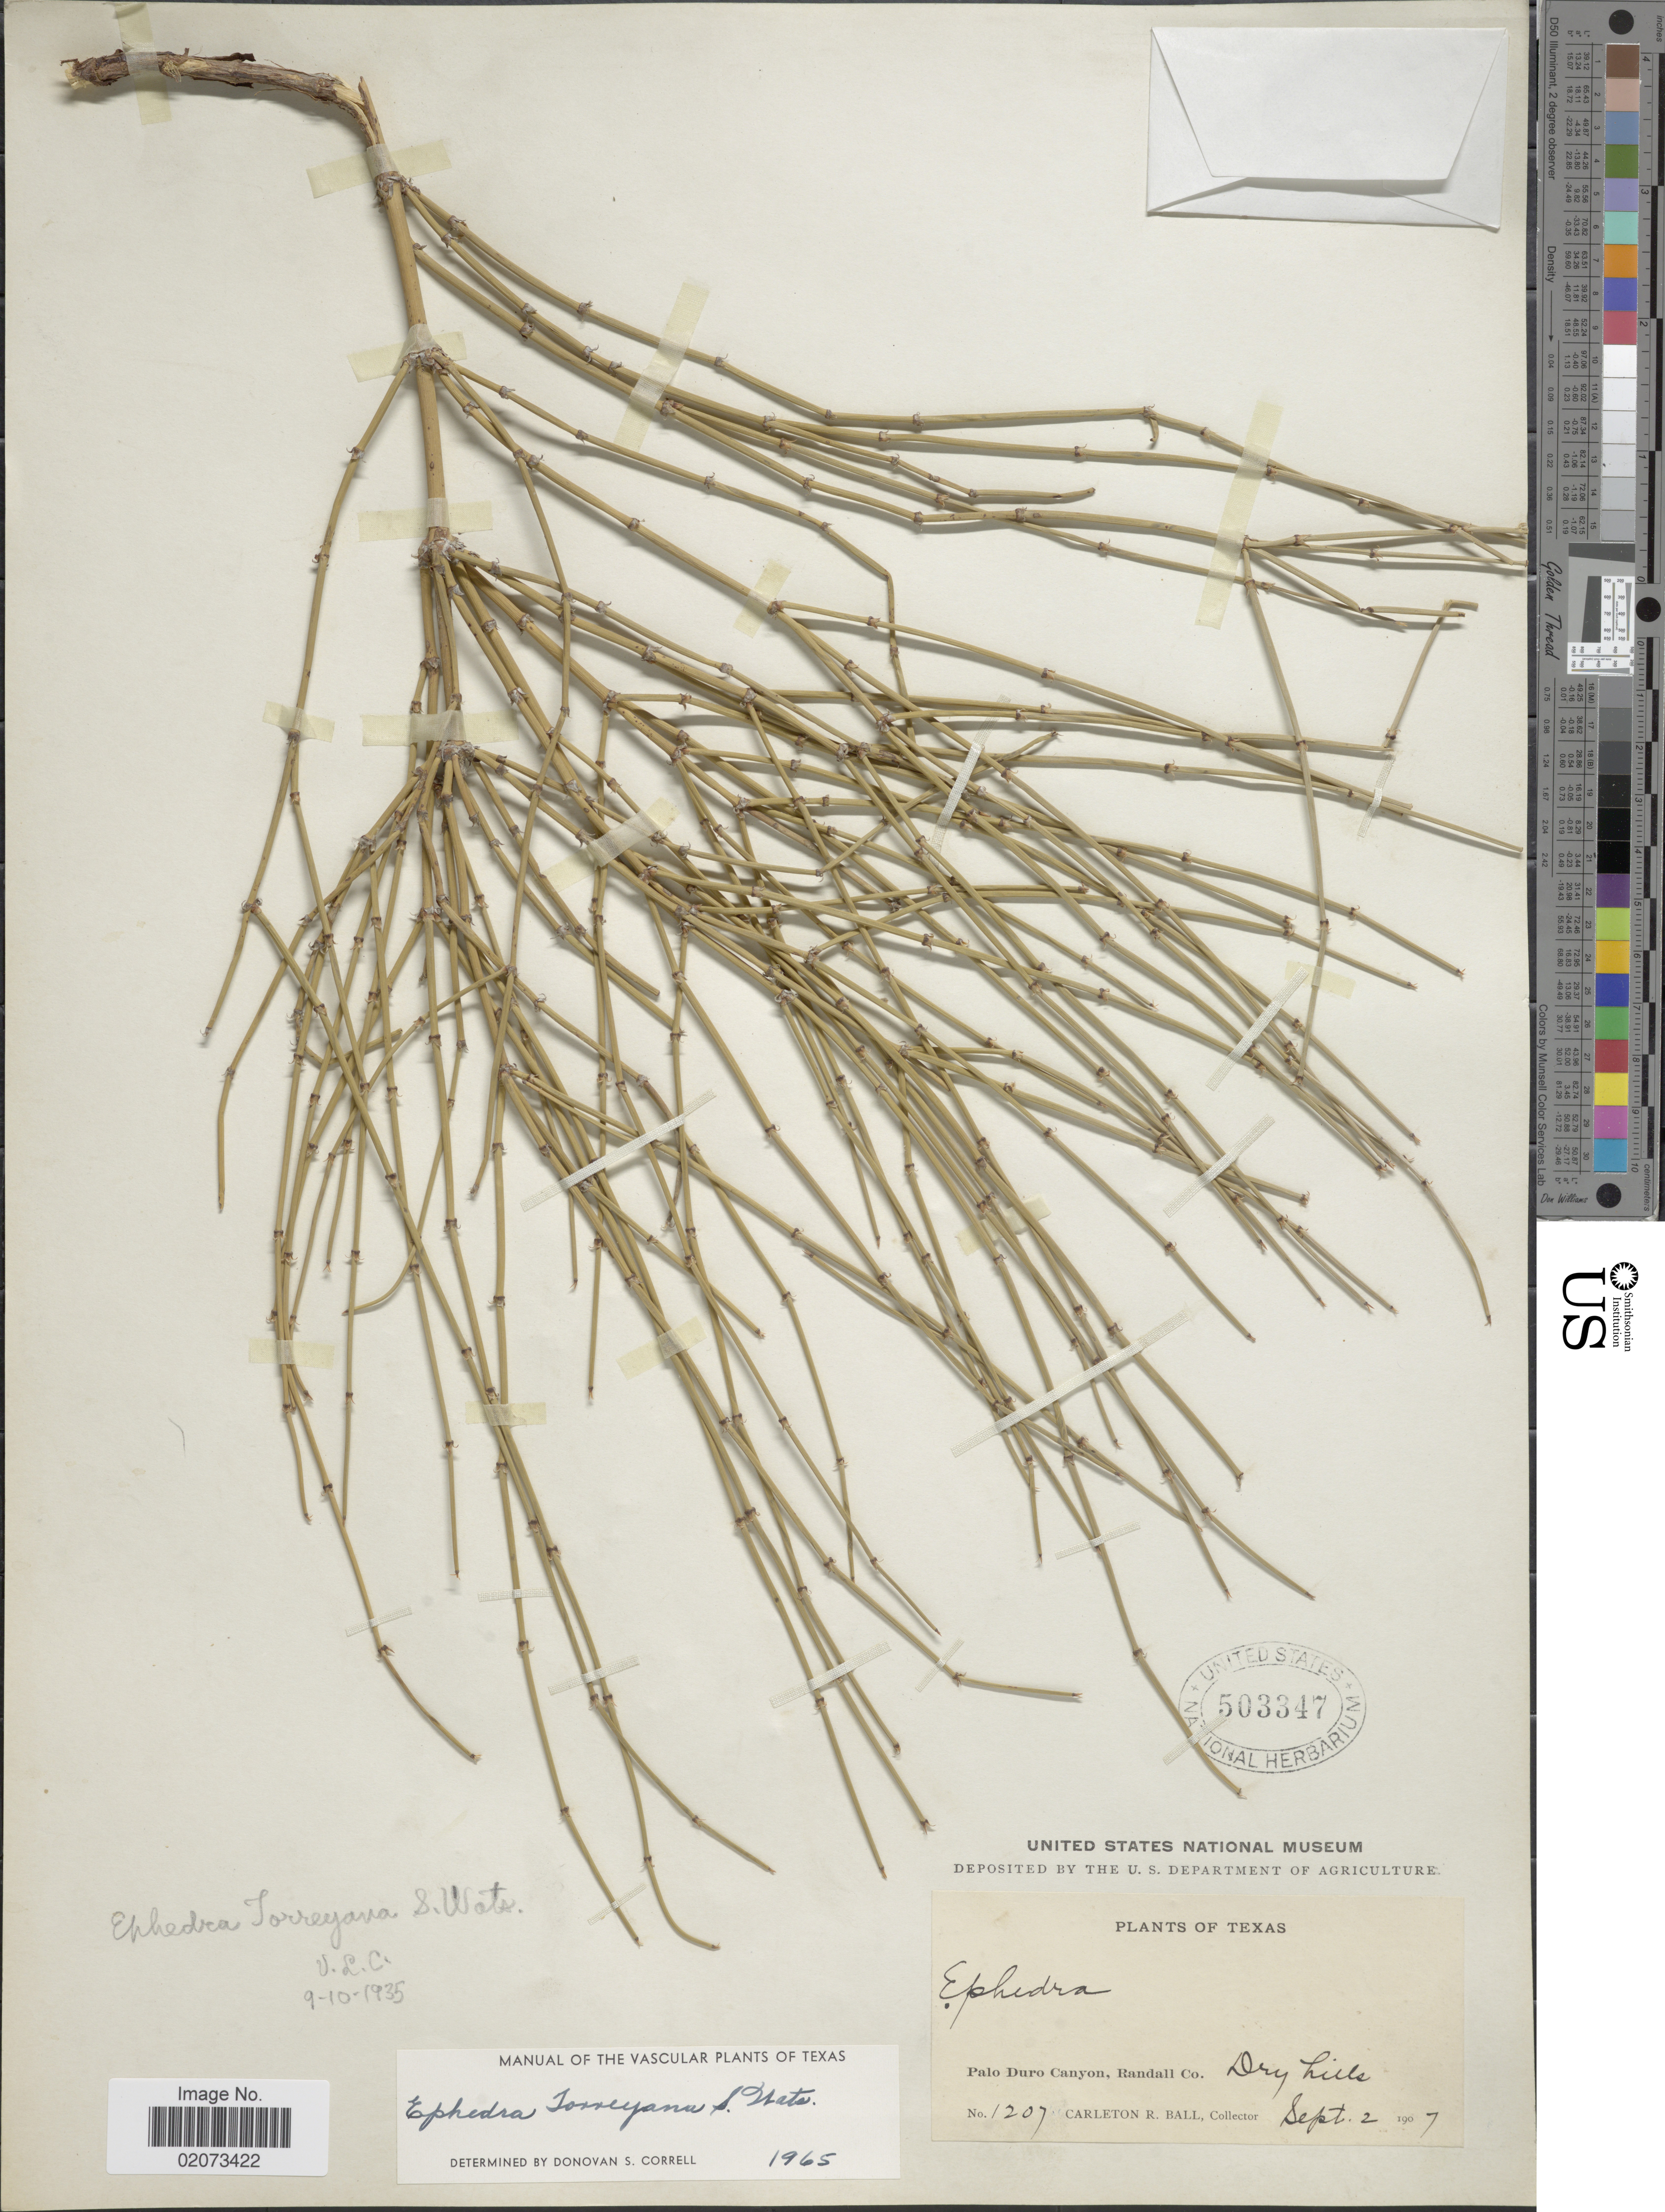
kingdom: Plantae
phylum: Tracheophyta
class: Gnetopsida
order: Ephedrales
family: Ephedraceae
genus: Ephedra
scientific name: Ephedra torreyana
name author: S. Watson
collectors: C. R. Ball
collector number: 1207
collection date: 1907-09-02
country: United States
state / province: Texas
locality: Texas,Palo Duro canton, Randall Co. Dry hills.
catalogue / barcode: US 503347